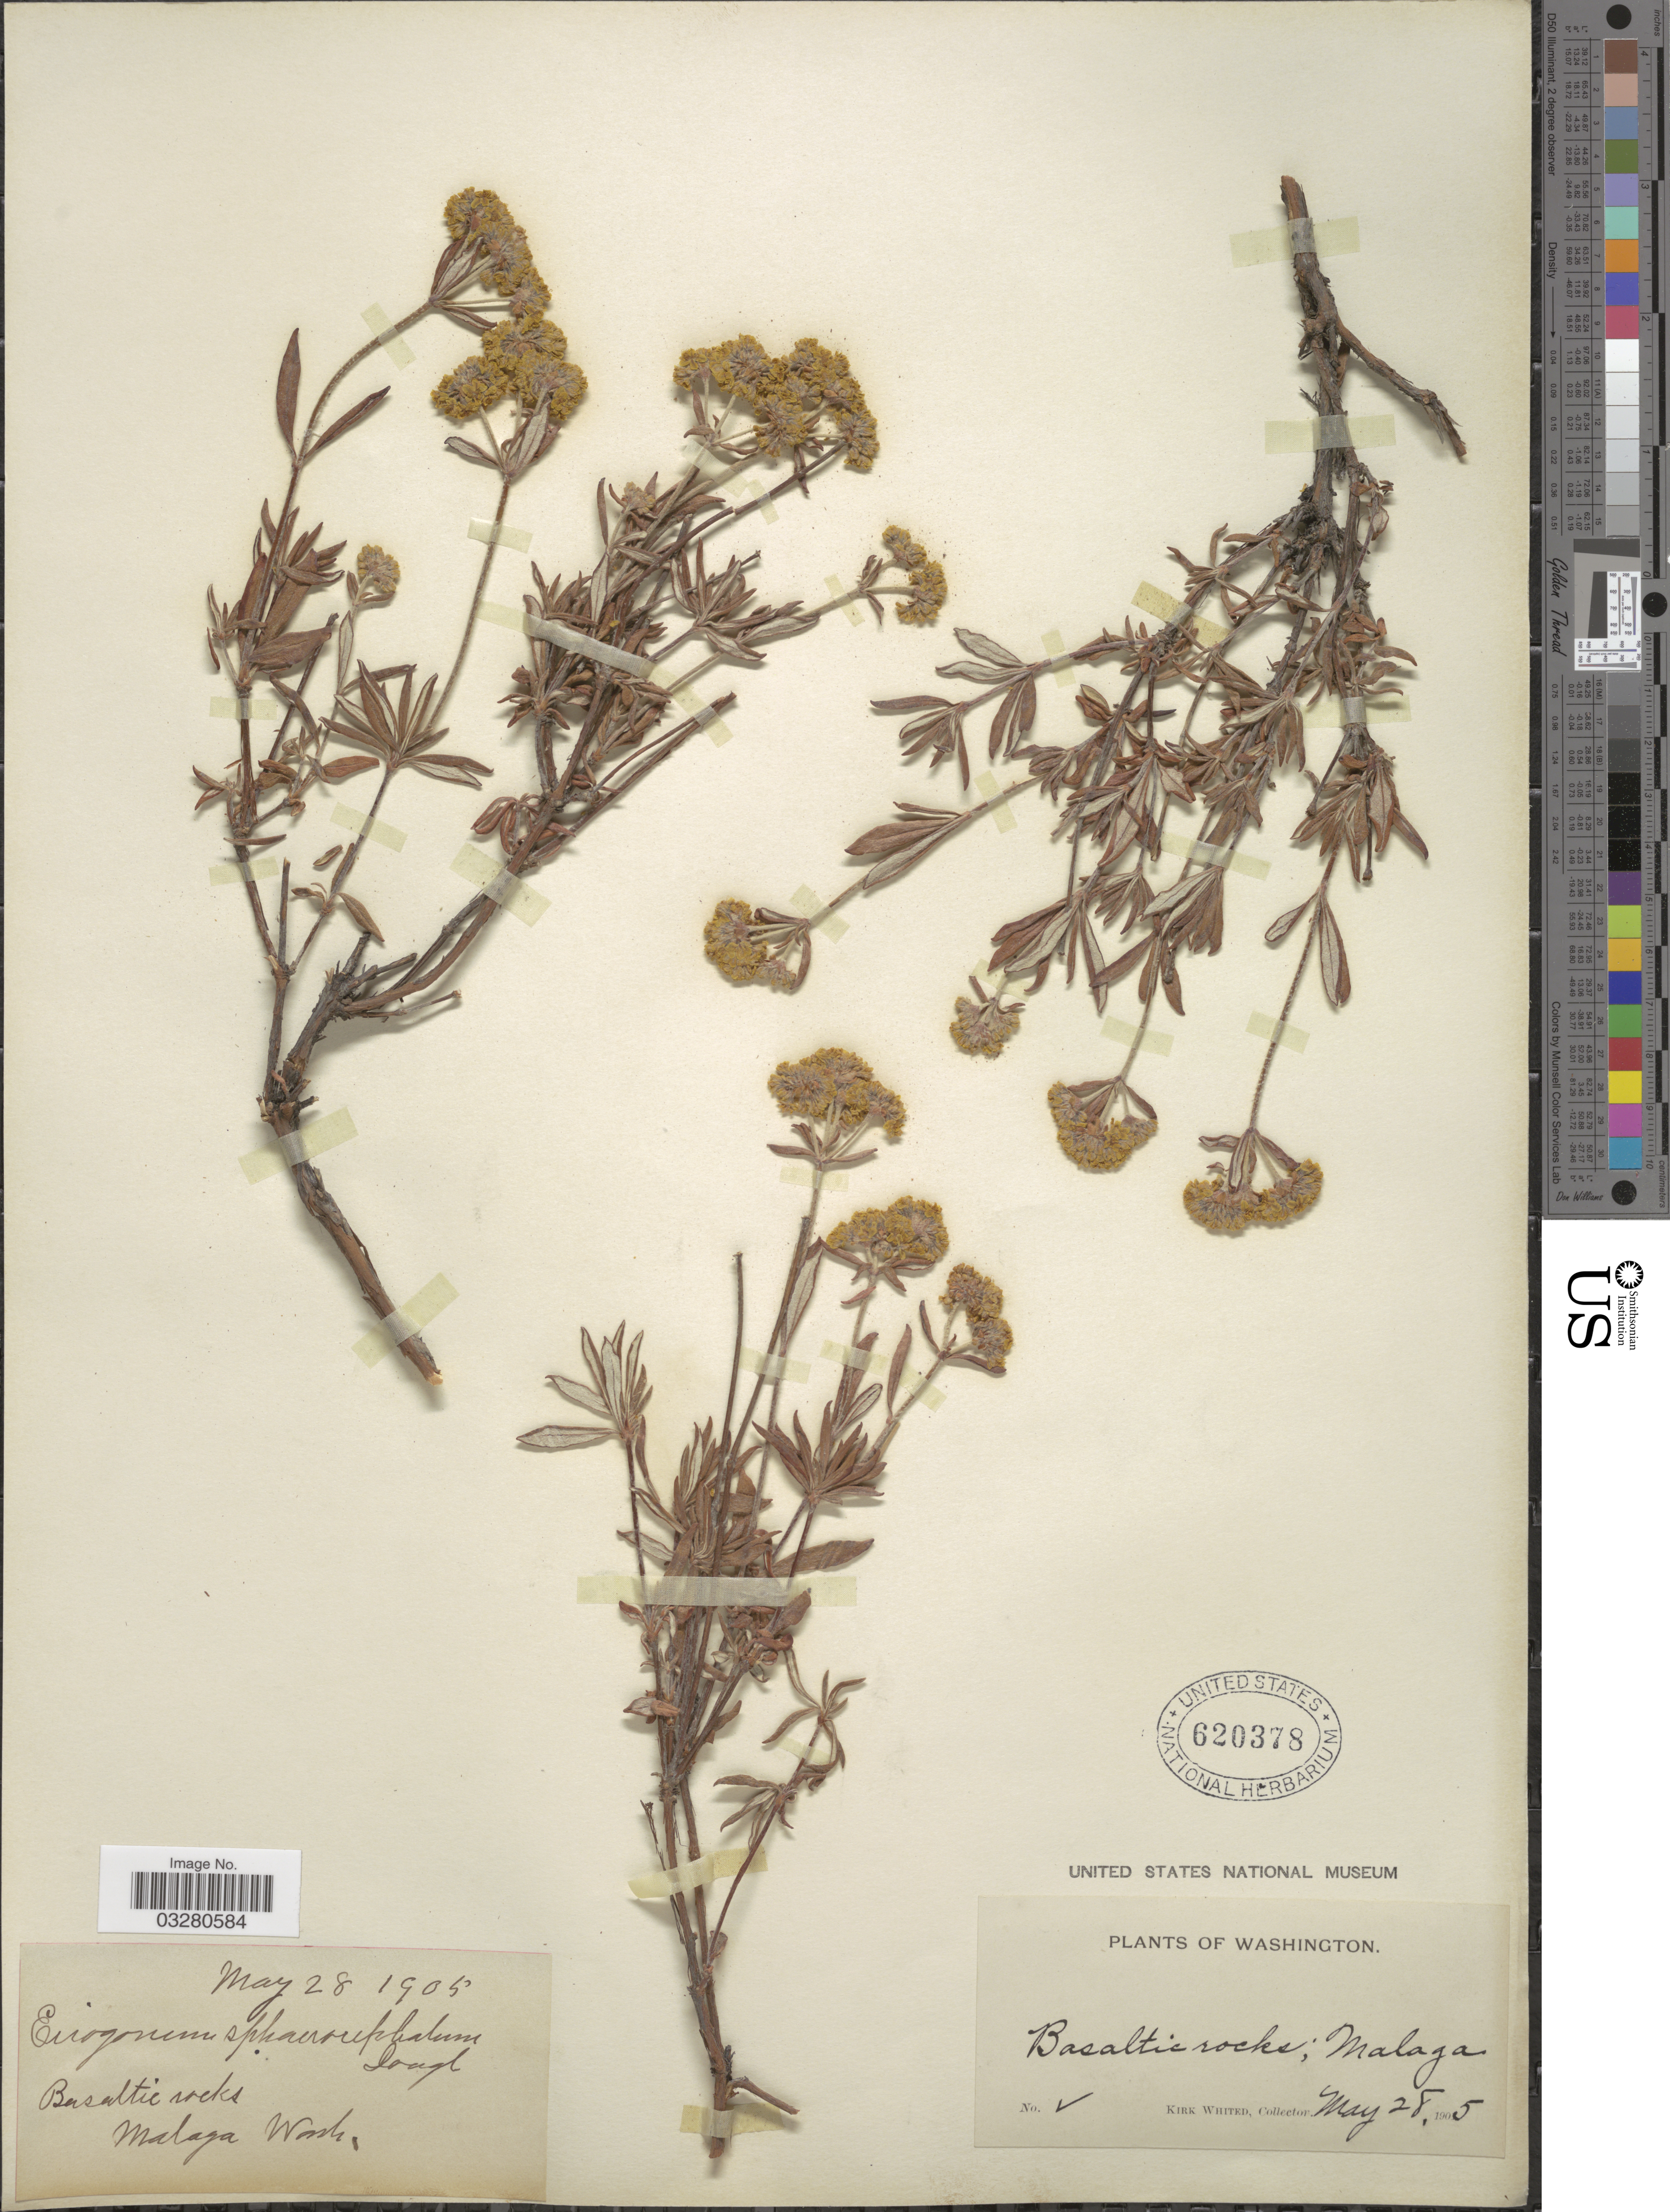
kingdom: Plantae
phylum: Tracheophyta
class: Magnoliopsida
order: Caryophyllales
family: Polygonaceae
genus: Eriogonum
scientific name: Eriogonum sphaerocephalum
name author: Benth. & Douglas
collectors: K. Whited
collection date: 1905-05-28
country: United States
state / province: Washington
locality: Malaga.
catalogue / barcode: US 620378